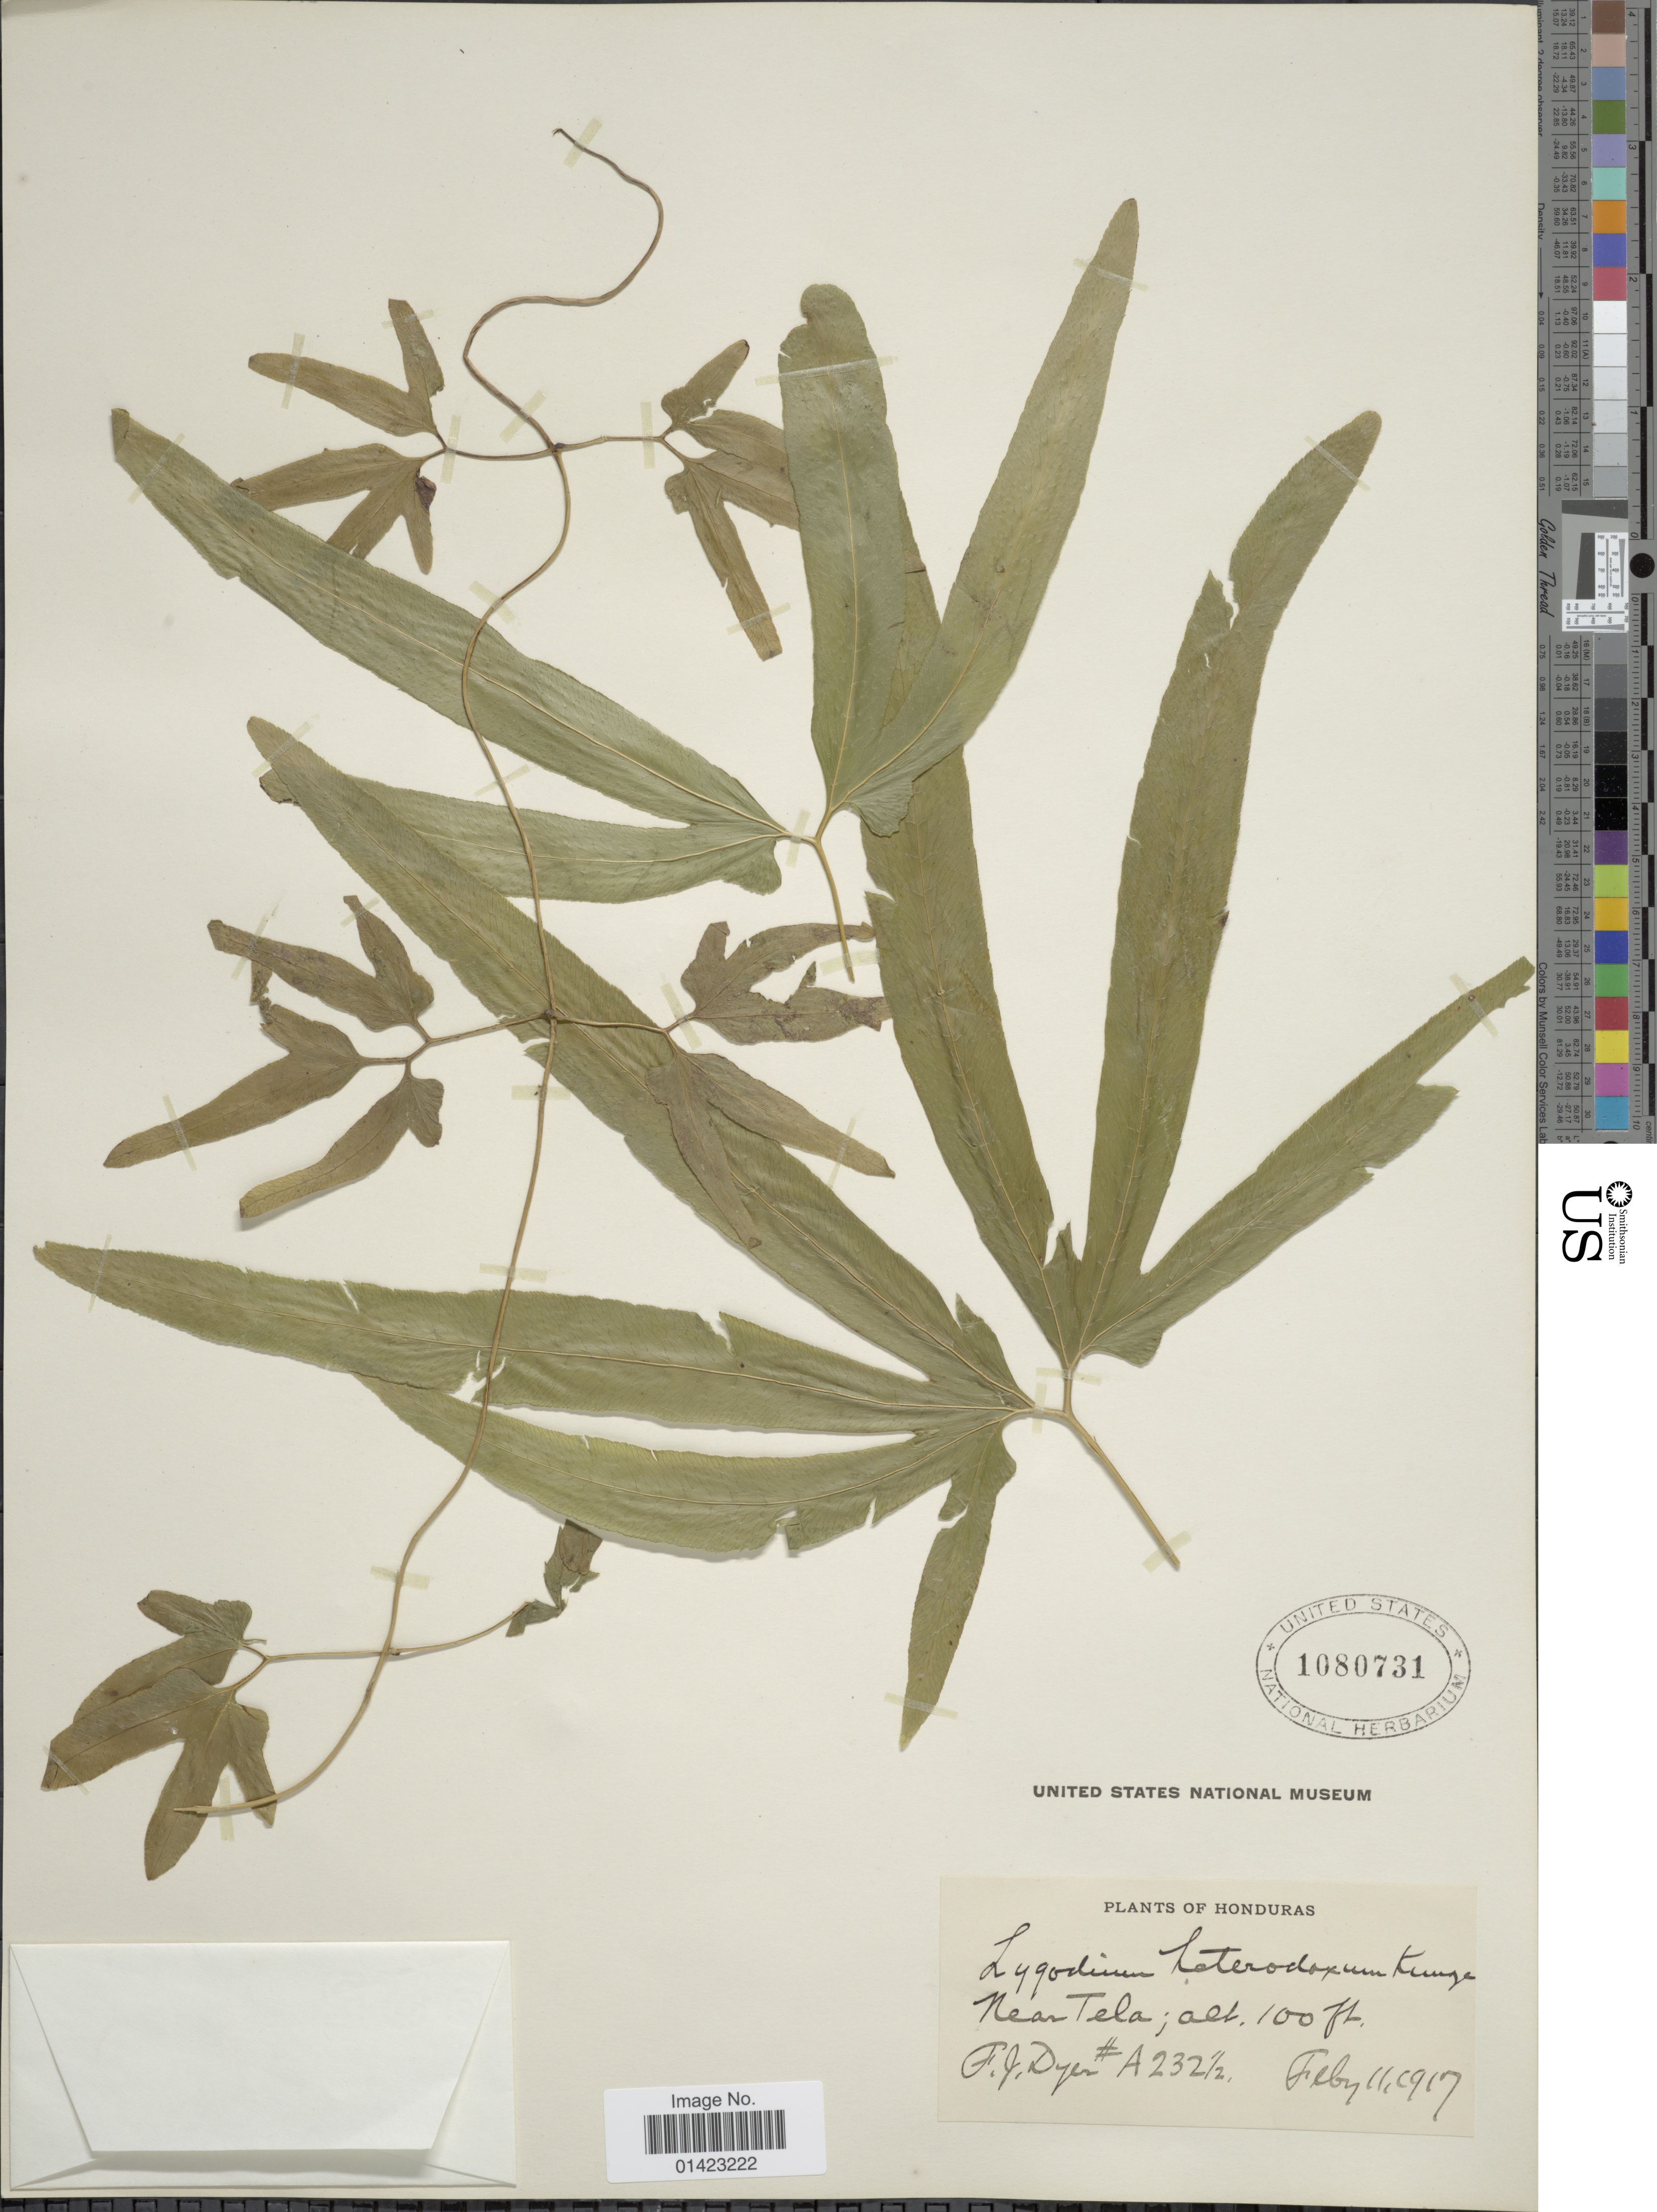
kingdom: Plantae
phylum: Tracheophyta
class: Polypodiopsida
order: Schizaeales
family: Lygodiaceae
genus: Lygodium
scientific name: Lygodium heterodoxum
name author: Kunze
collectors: F. J. Dyer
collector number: A232½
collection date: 1917-02-11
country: Honduras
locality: Near Tela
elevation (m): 30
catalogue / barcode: US 1080731